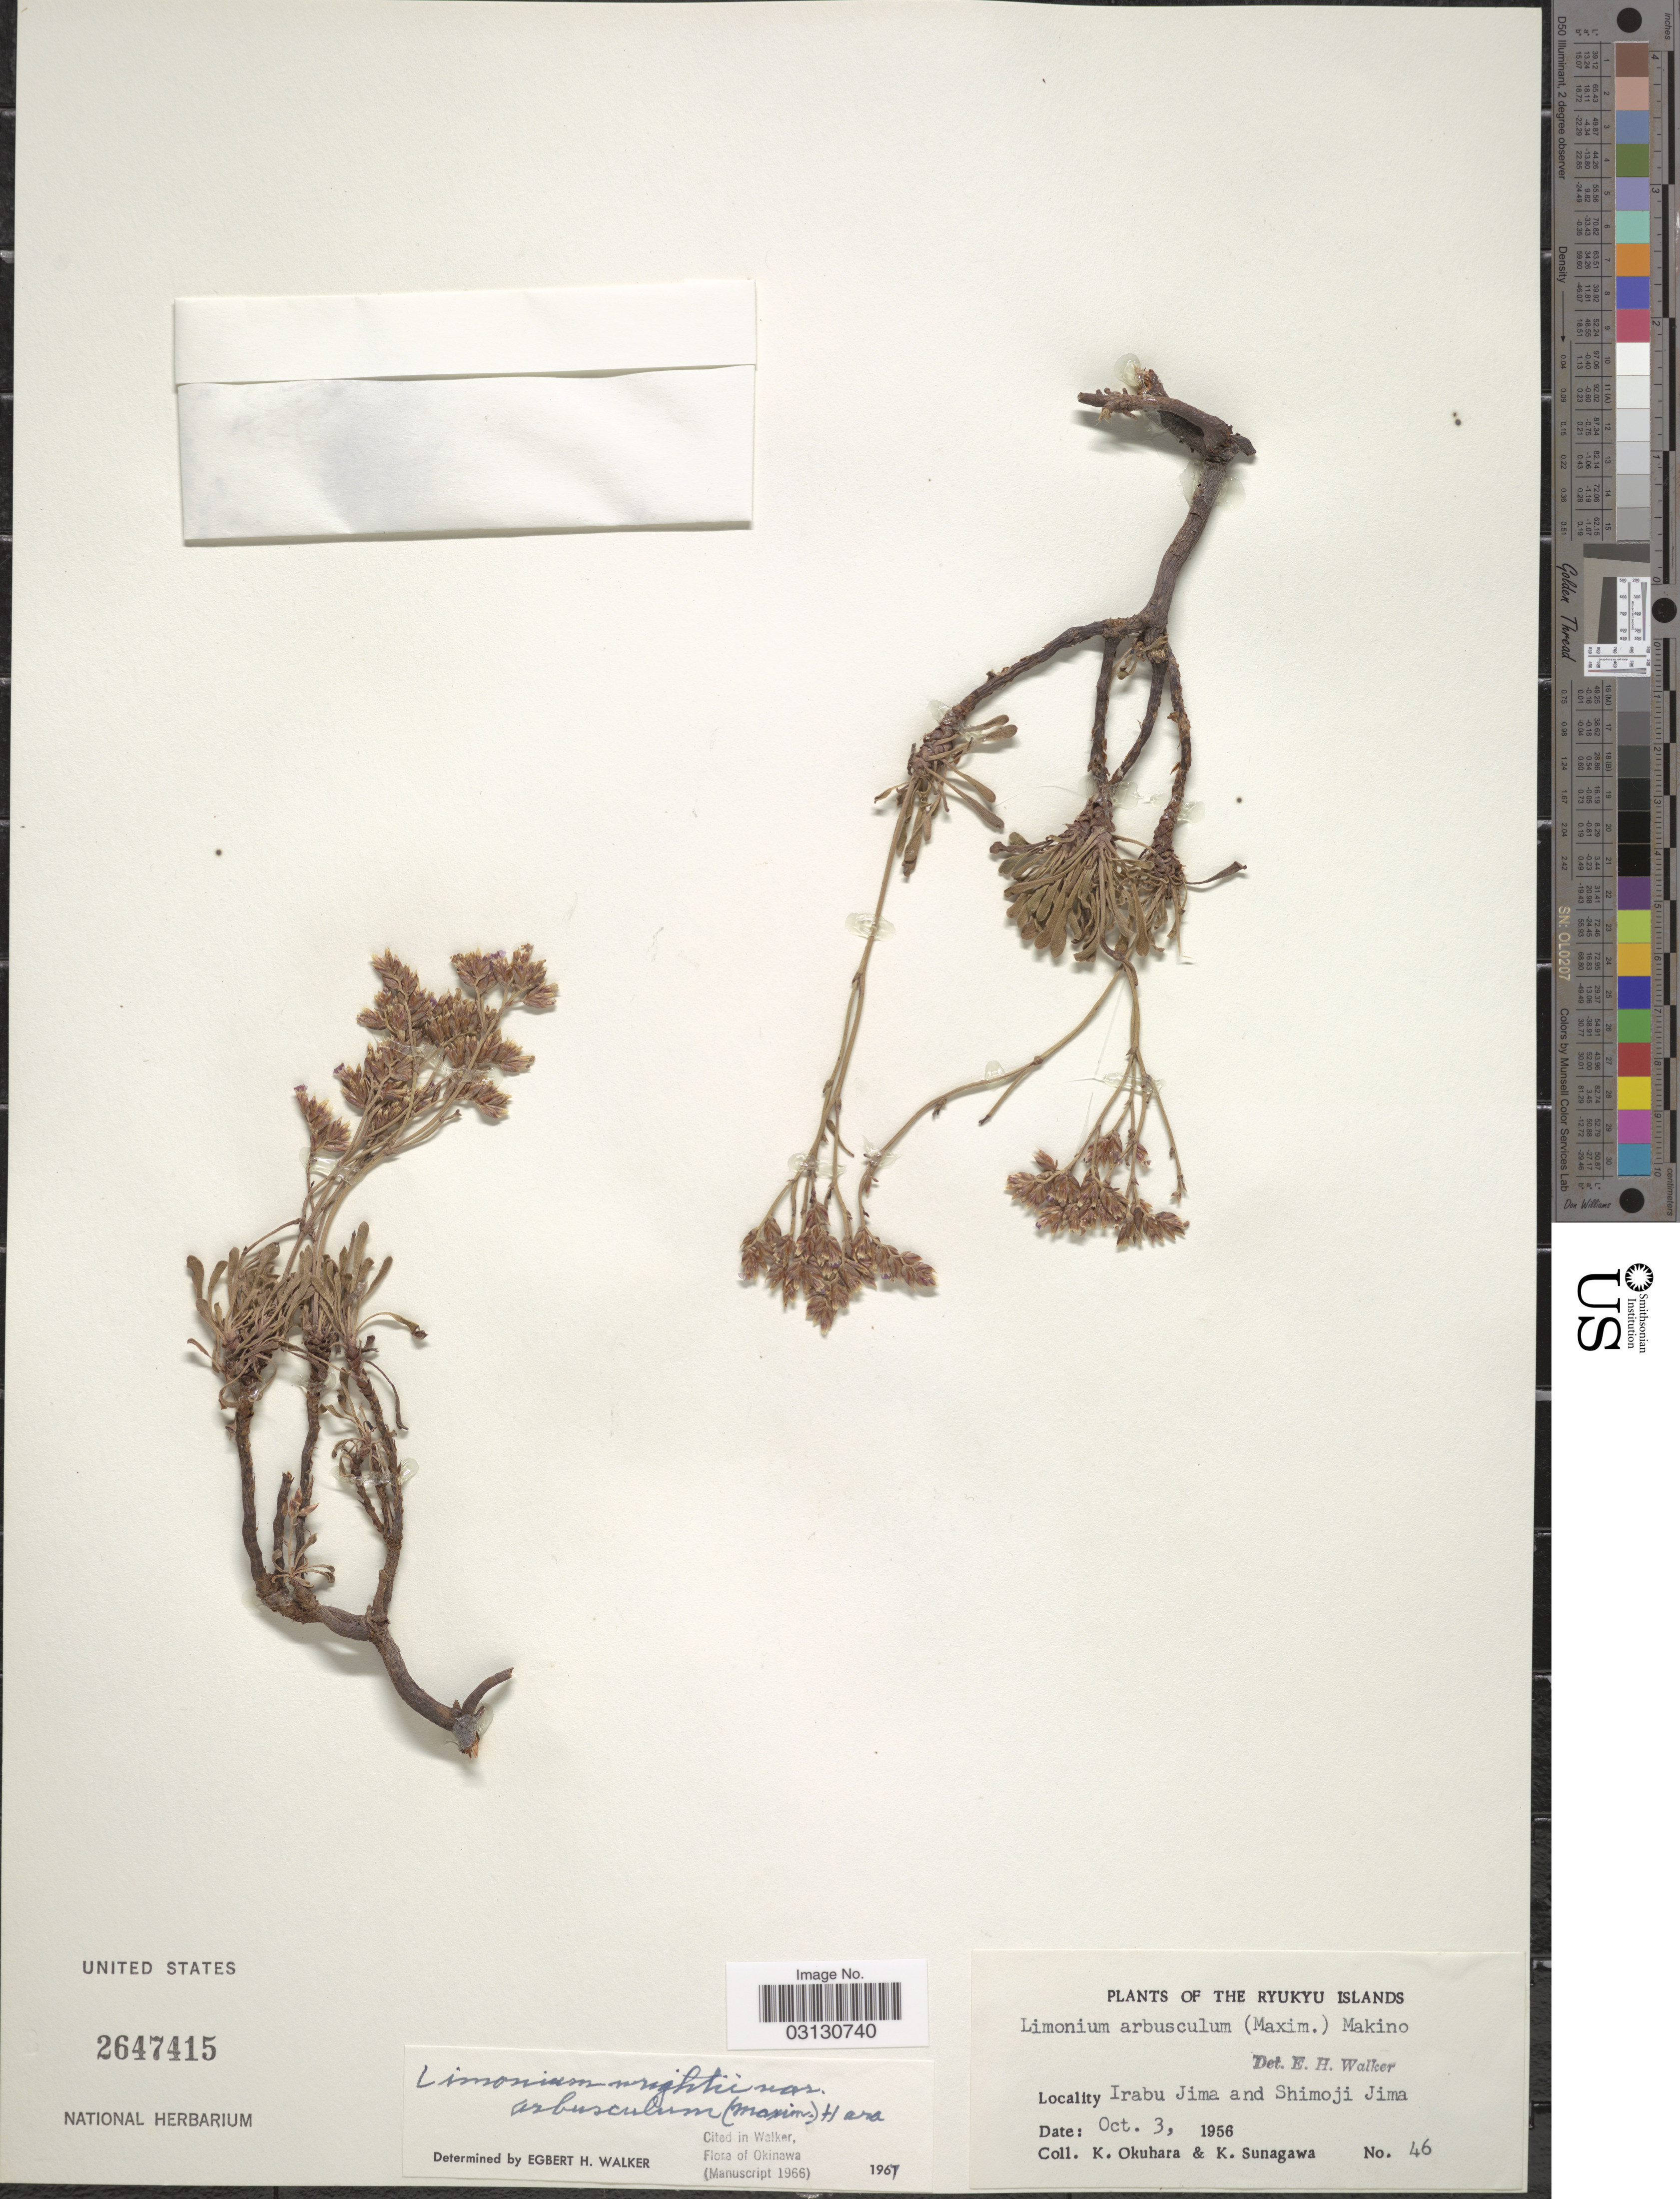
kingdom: Plantae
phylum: Tracheophyta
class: Magnoliopsida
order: Caryophyllales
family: Plumbaginaceae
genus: Limonium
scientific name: Limonium wrightii var. arbusculum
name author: (Maxim.) Hara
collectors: K. Okuhara & K. Sunagawa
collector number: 46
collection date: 1956-10-03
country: Japan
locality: The Ryukyu Islands, Irabu Jima and Shimoji Jima.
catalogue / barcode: US 2647415